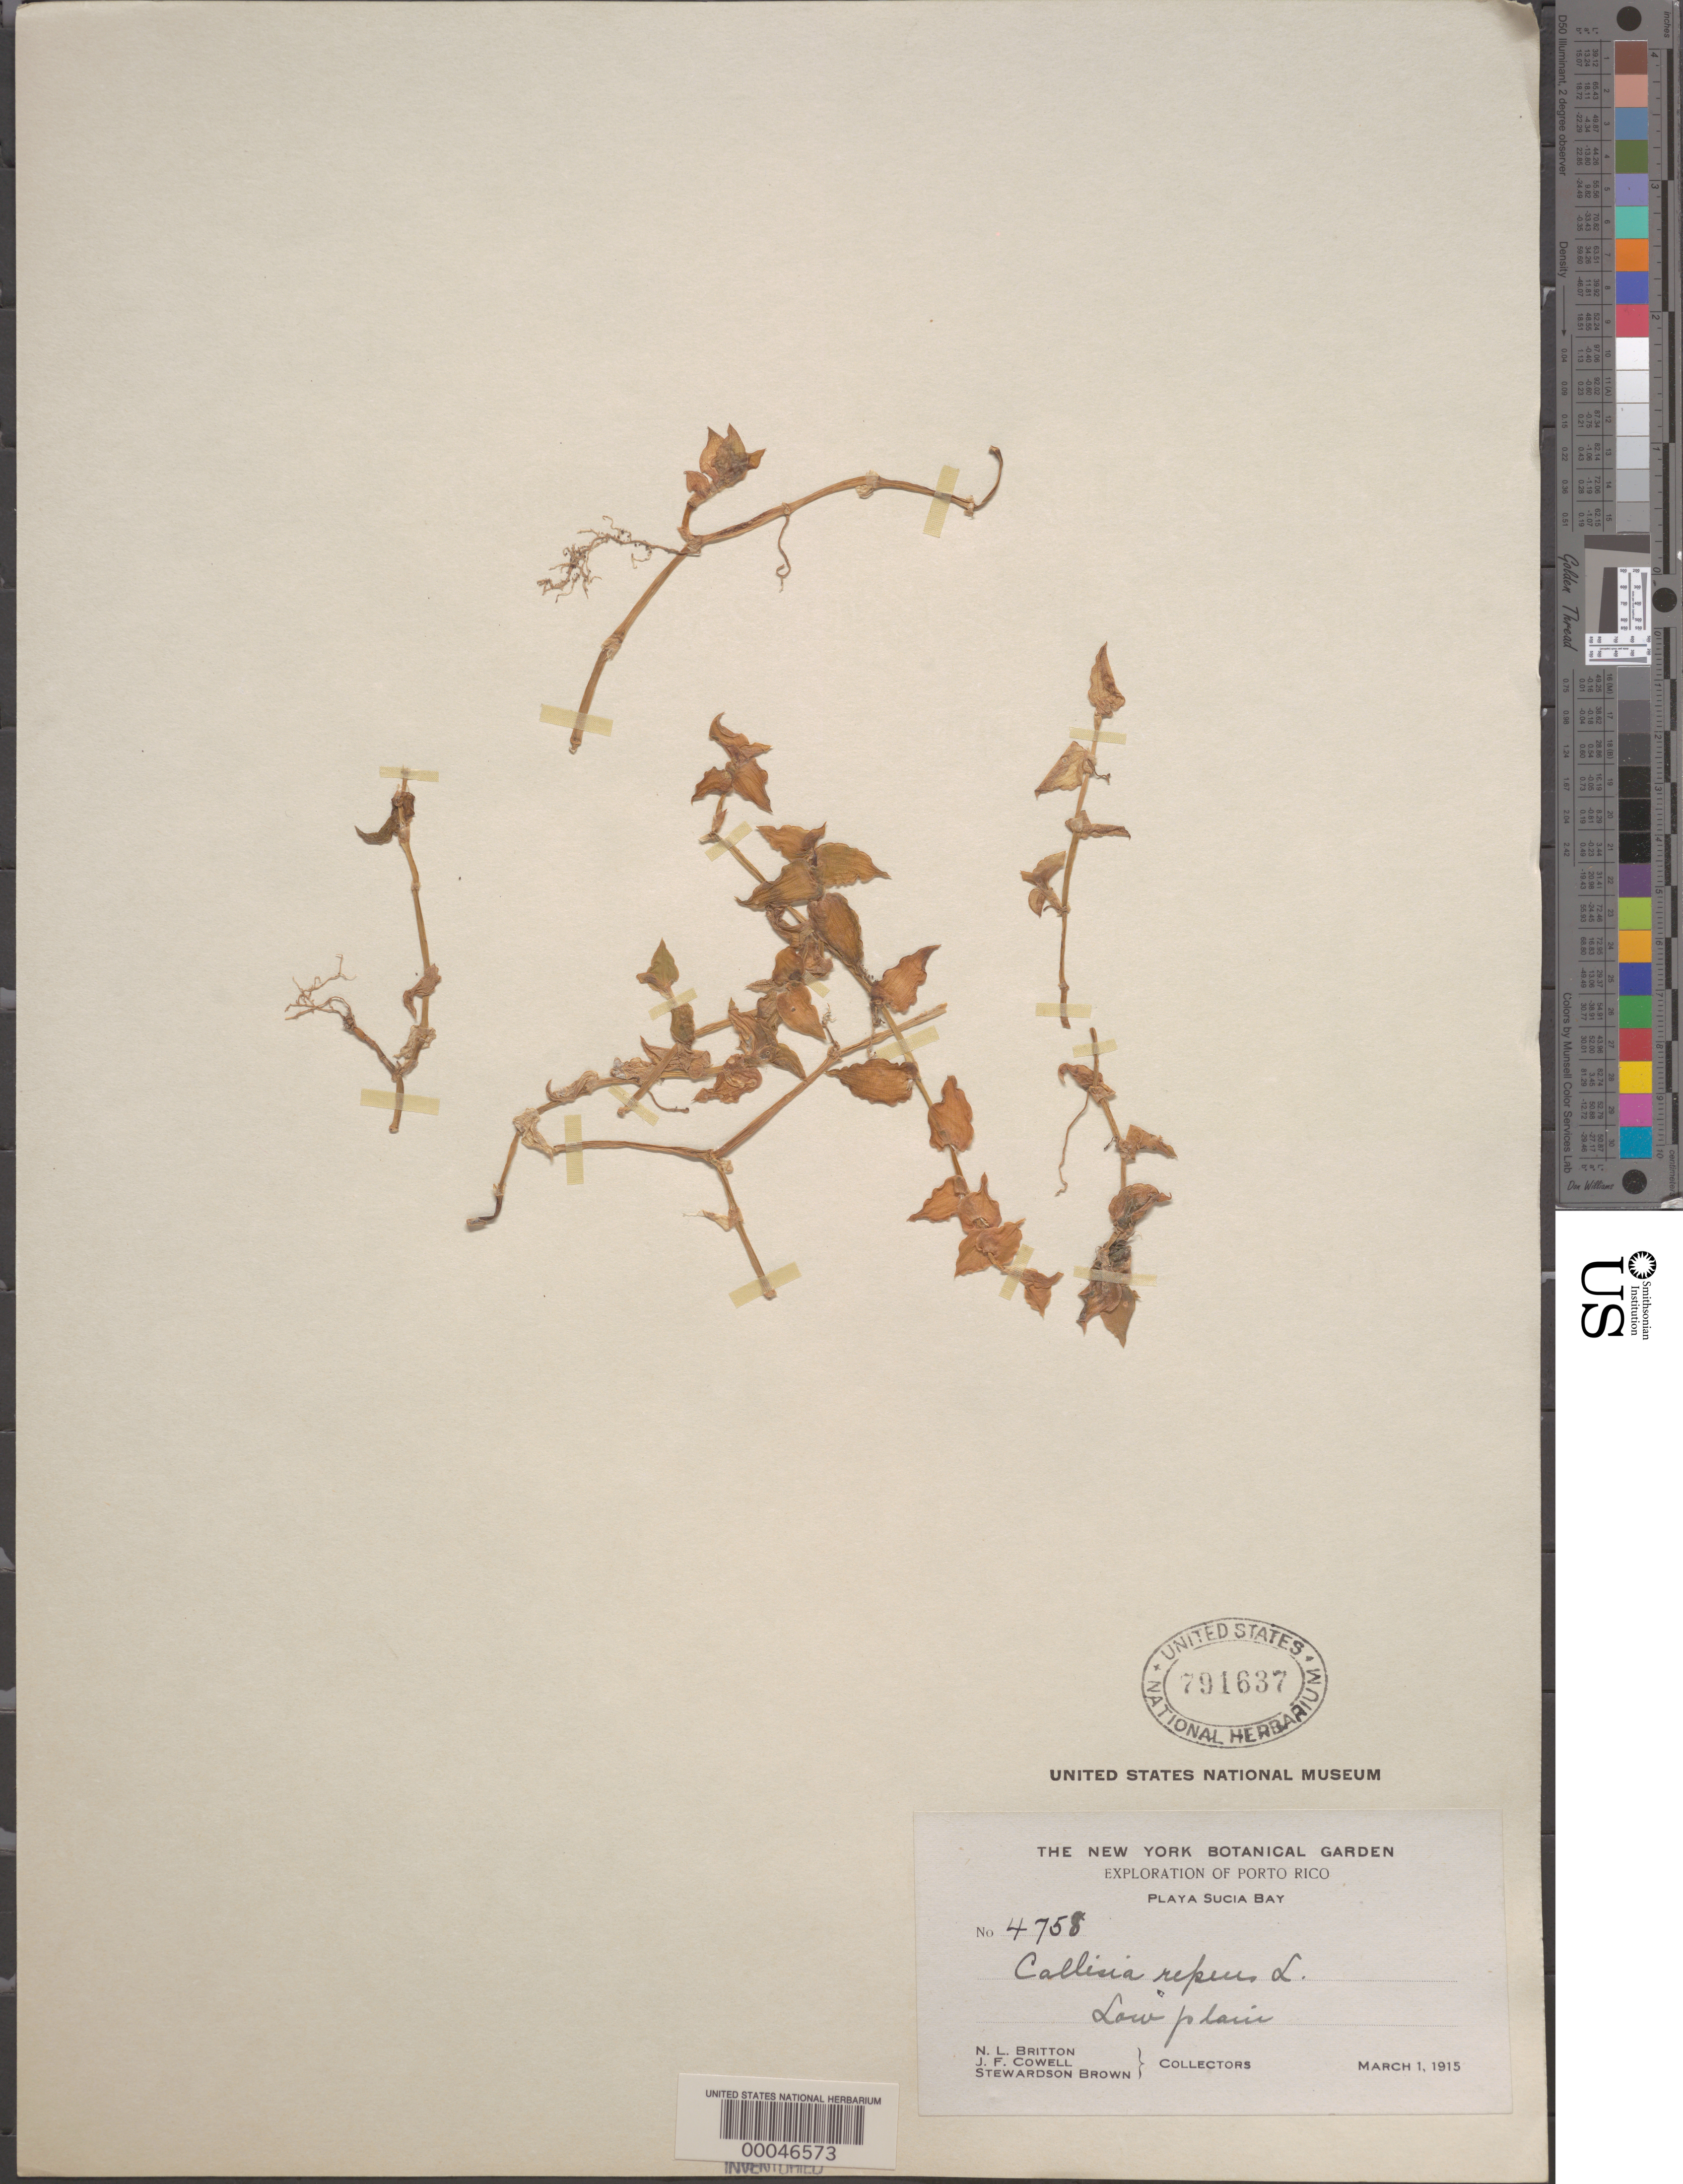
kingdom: Plantae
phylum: Tracheophyta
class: Liliopsida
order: Commelinales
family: Commelinaceae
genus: Callisia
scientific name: Callisia repens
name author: (Jacq.) L.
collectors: N. Britton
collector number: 4758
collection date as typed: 01 Mar 1915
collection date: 1915-03-01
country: Puerto Rico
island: Greater Antilles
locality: Playa sucia bay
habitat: Low plain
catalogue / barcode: US 791637